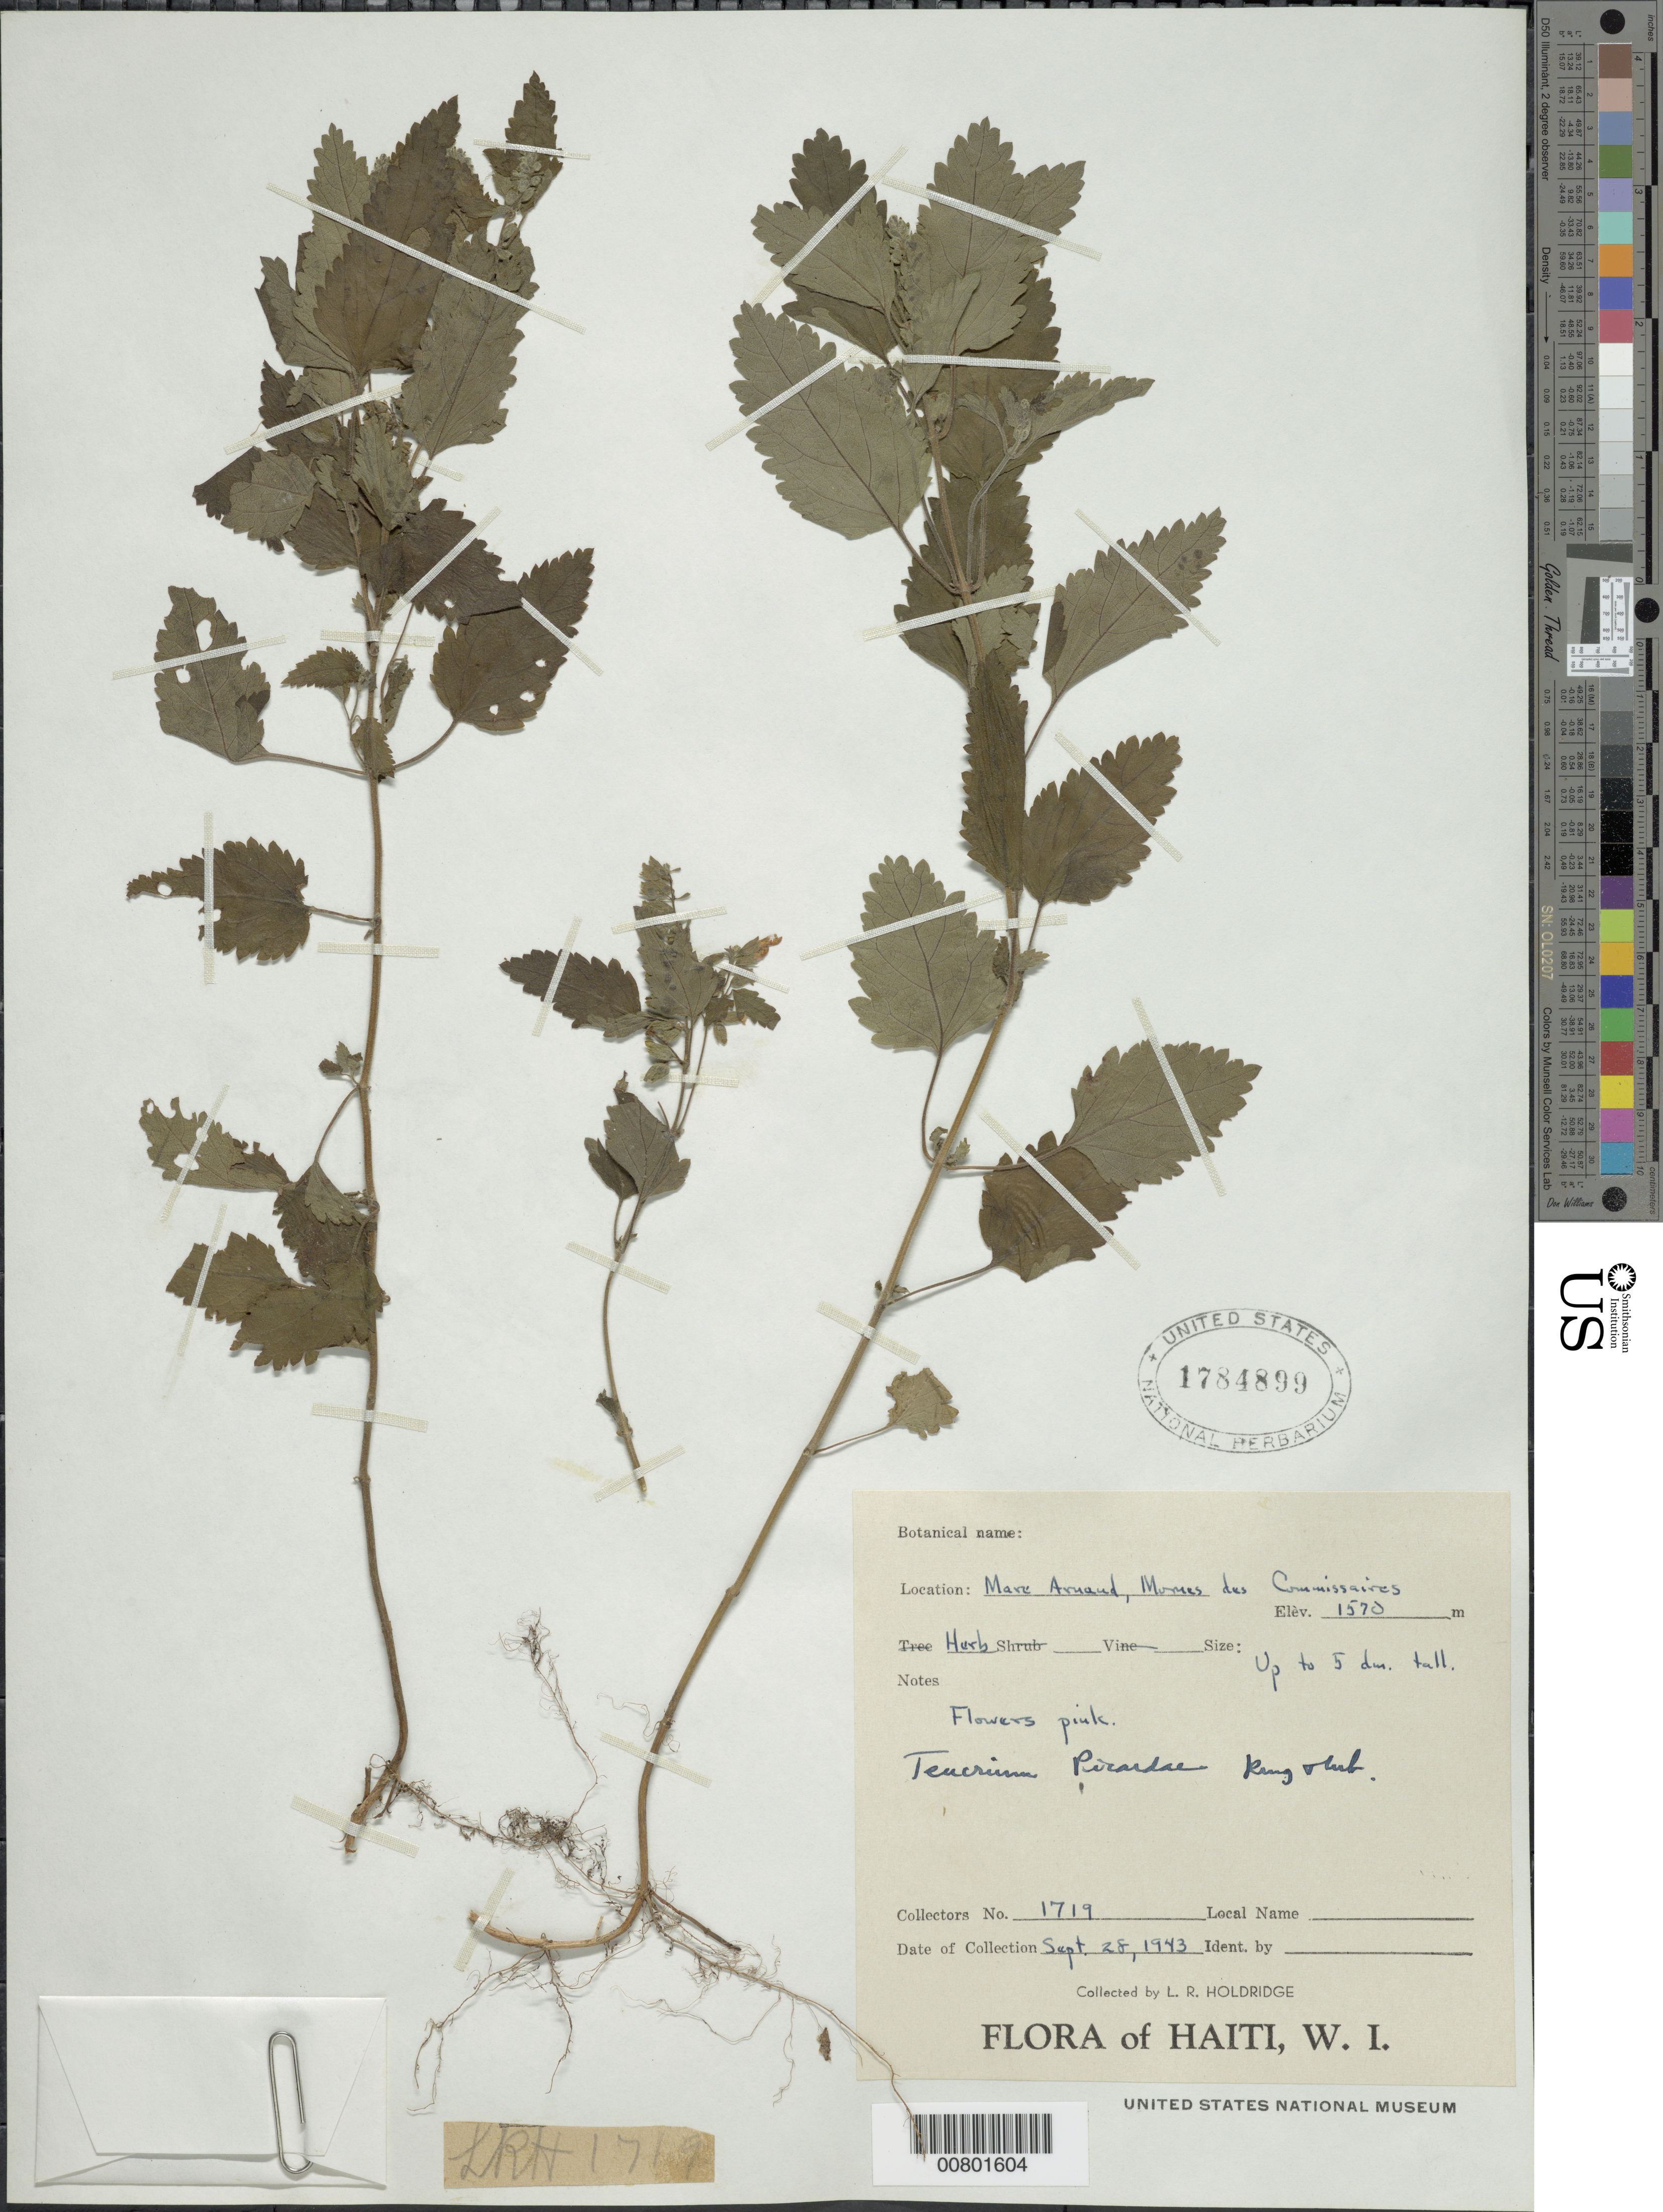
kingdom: Plantae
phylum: Tracheophyta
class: Magnoliopsida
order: Lamiales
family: Lamiaceae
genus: Teucrium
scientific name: Teucrium vesicarium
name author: Mill.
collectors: L. Holdridge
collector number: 1719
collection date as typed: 28 Sep 1943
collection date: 1943-09-28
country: Haiti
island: Hispaniola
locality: Marc Aruaud, Mornes des Commissaires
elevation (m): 1570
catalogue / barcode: US 1784899